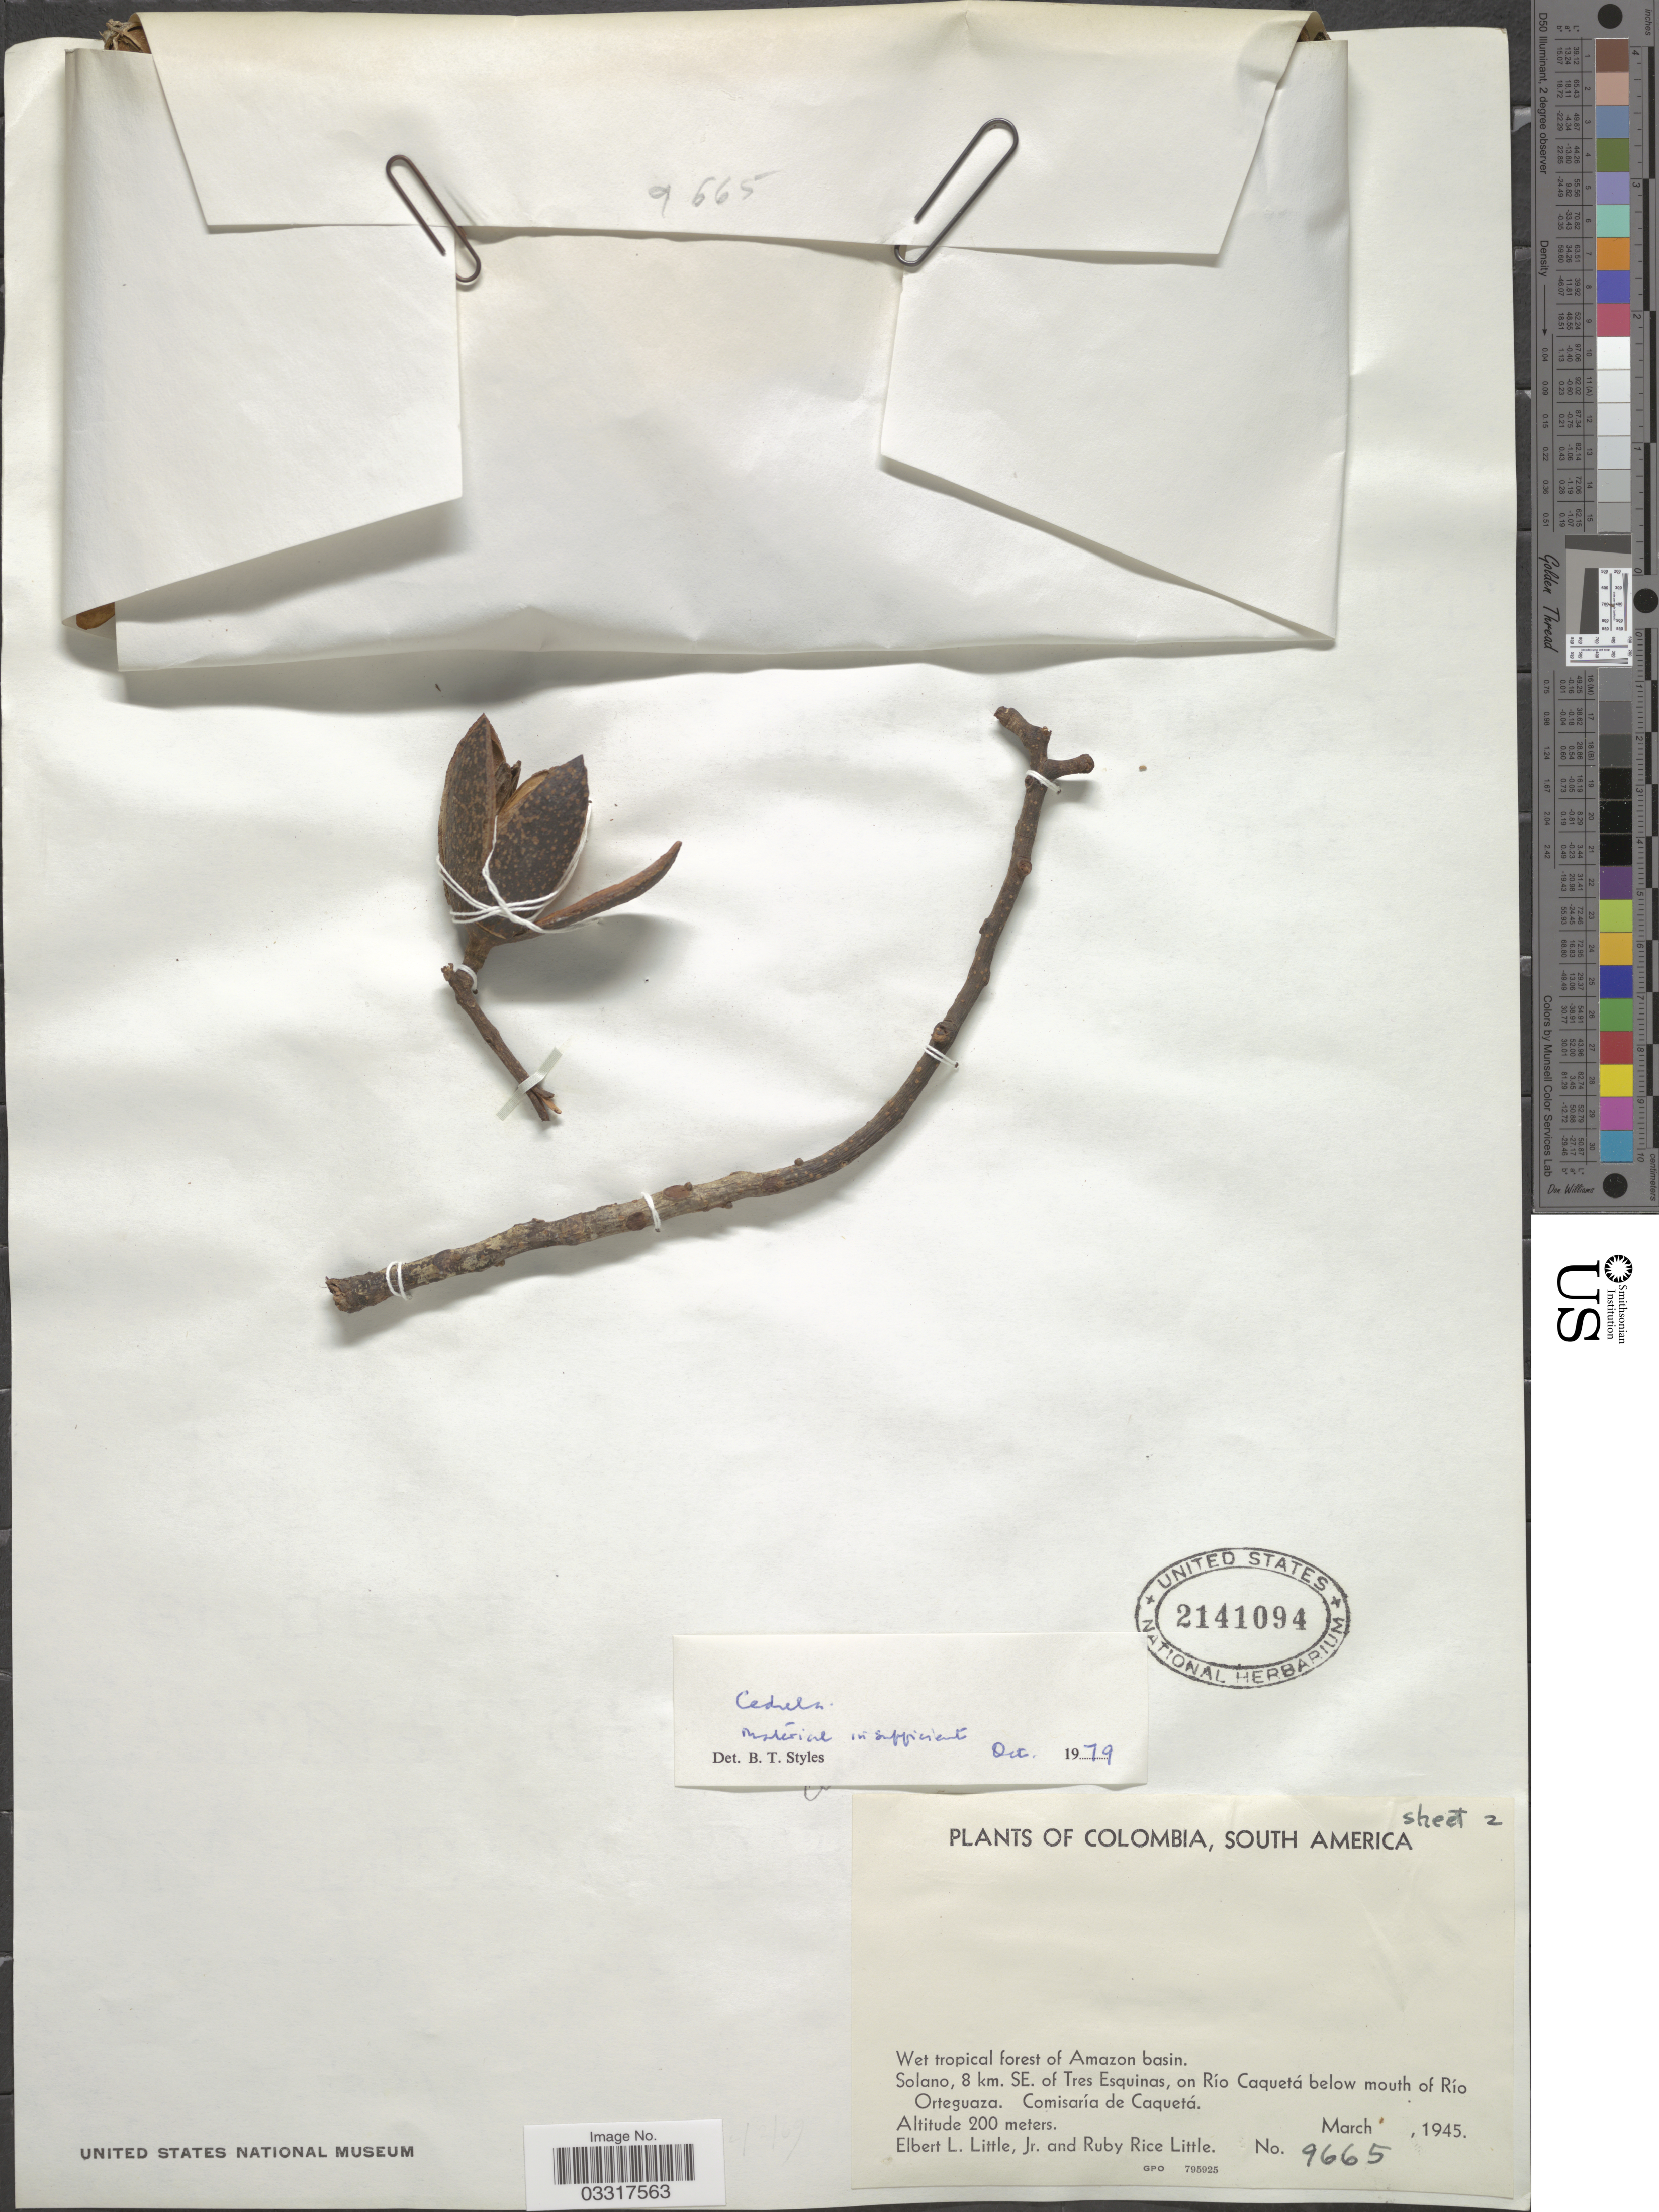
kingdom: Plantae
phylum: Tracheophyta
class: Magnoliopsida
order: Sapindales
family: Meliaceae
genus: Cedrela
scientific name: Cedrela sp.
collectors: E. L. Little & R. R. Little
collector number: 9665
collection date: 1945-03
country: Colombia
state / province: Caquetá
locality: Wet tropical forest of Amazon basin. Solano, 8 km. SE. of tres Esquinas, on Río Caquetá below mouth of Río Orteguaza. Comisaría de Caquetá.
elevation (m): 200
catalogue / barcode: US 2141094